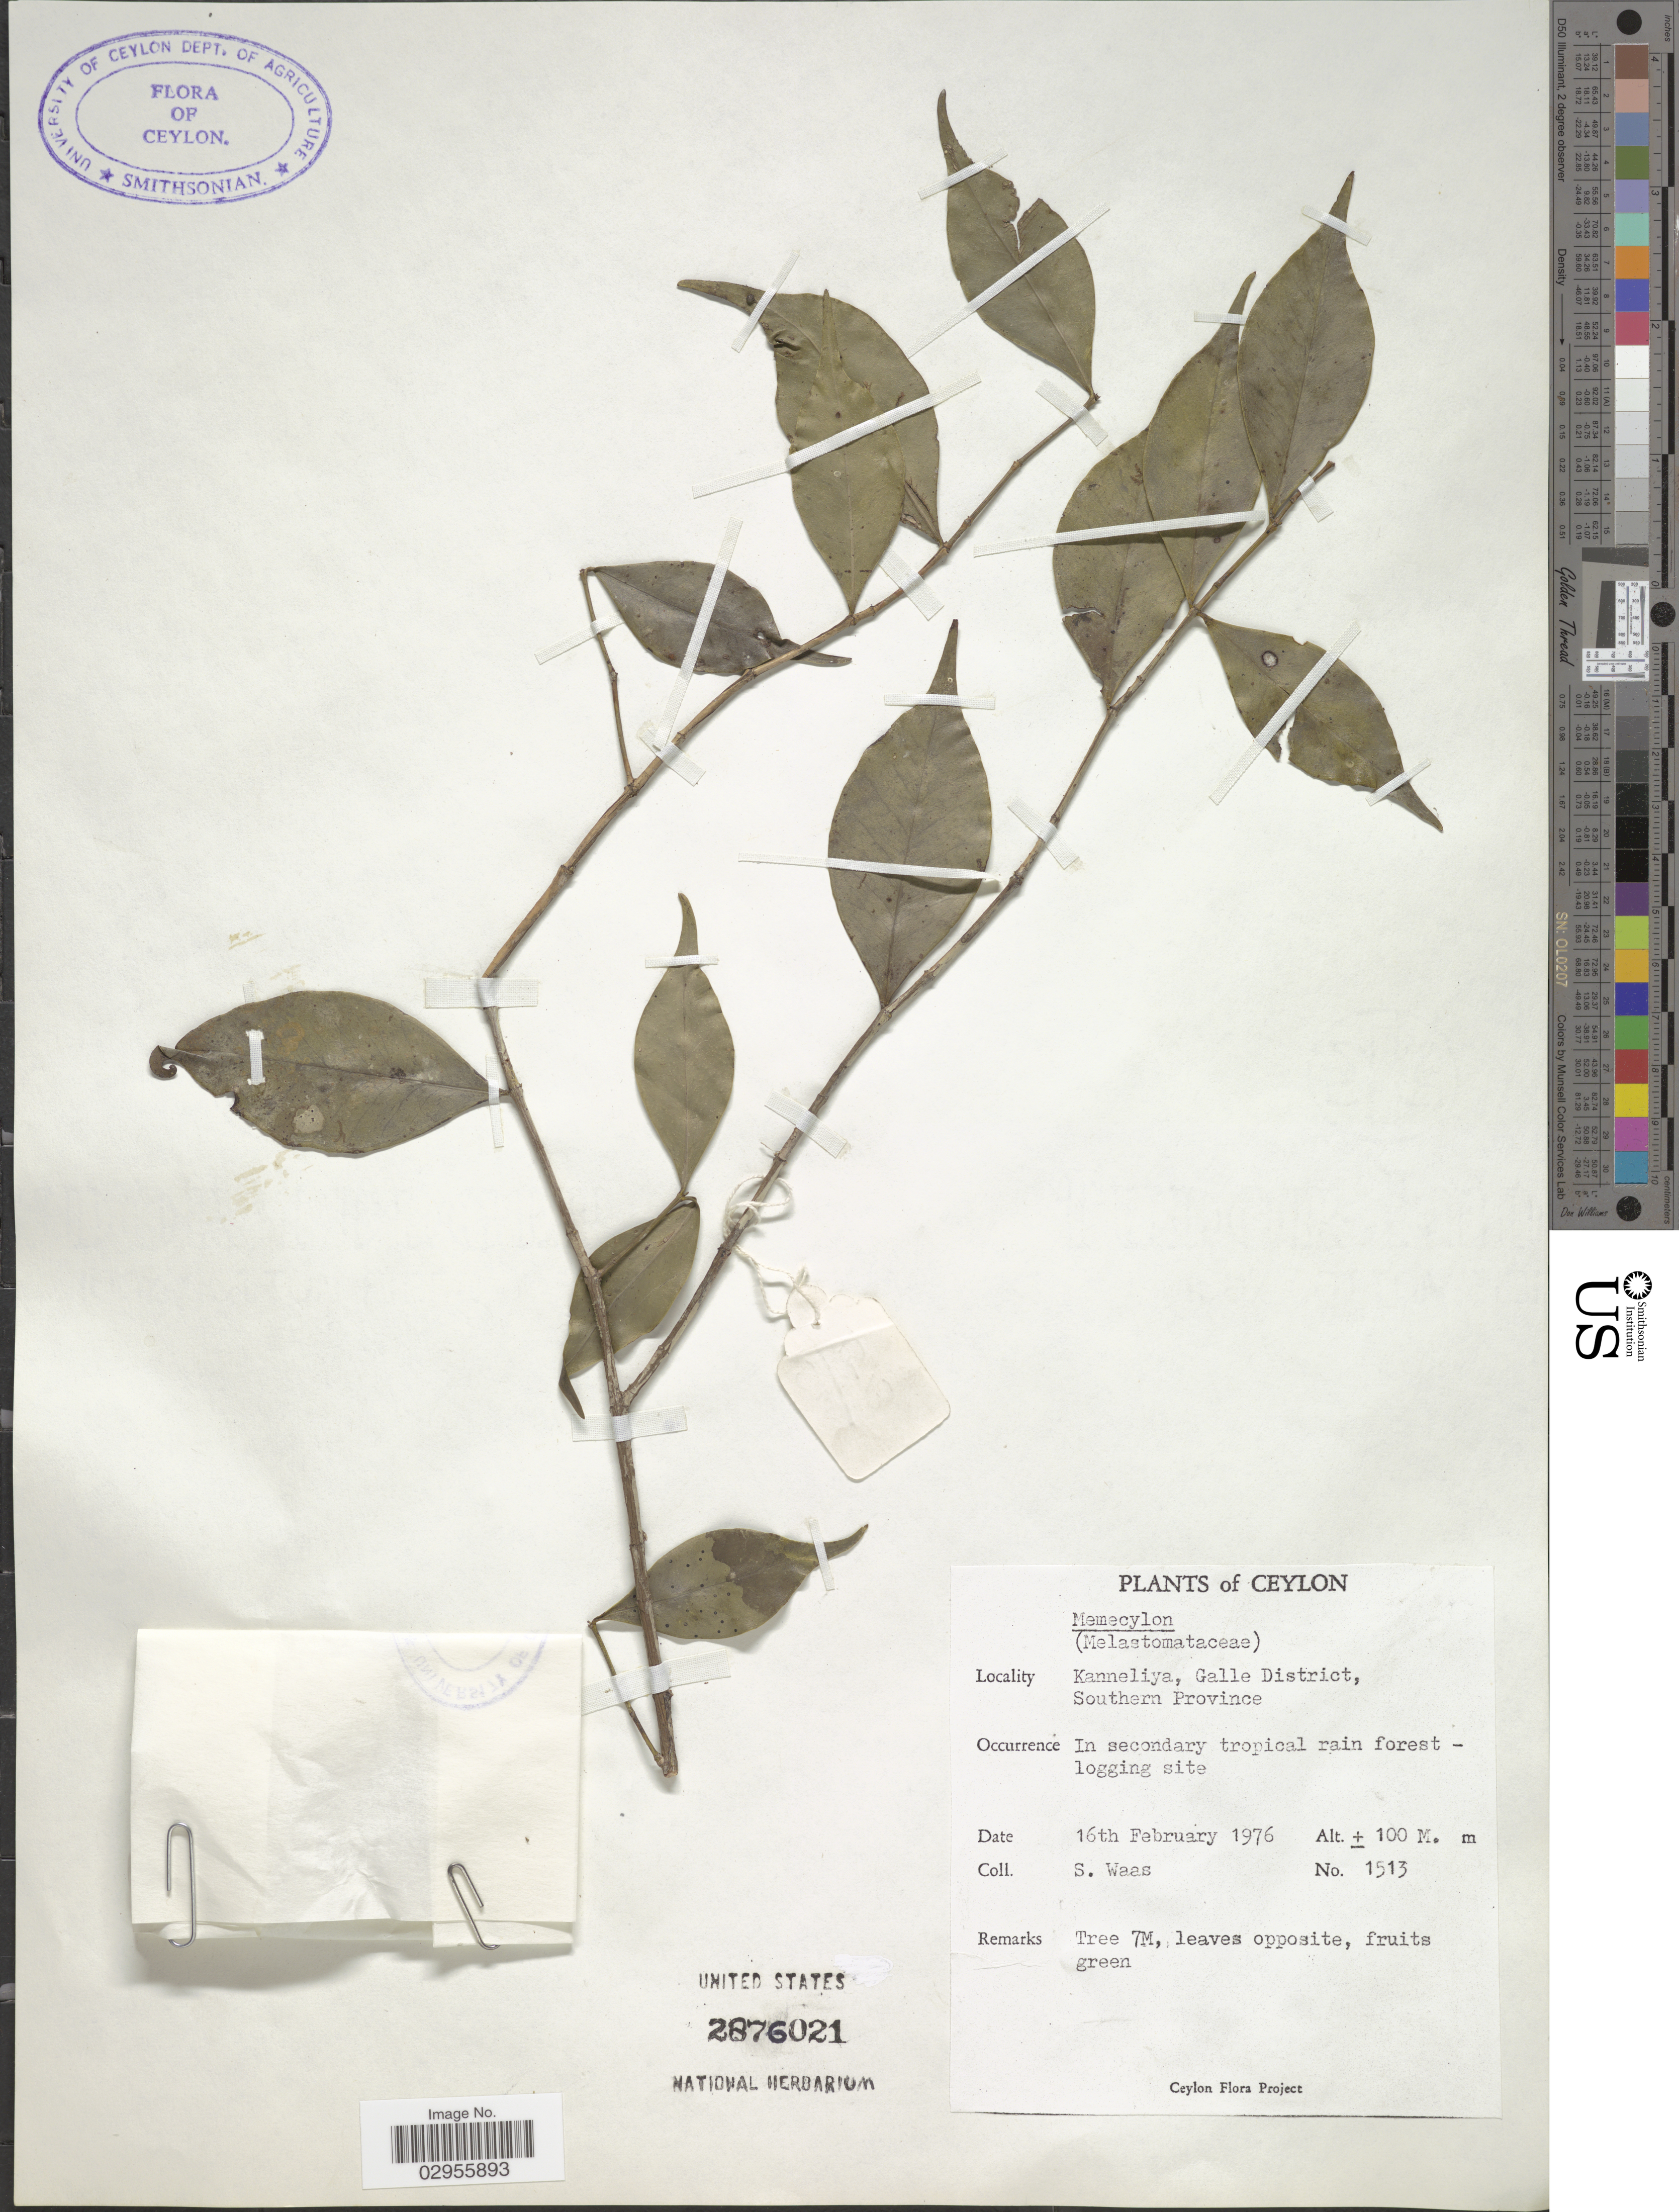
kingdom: Plantae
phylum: Tracheophyta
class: Magnoliopsida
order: Myrtales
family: Melastomataceae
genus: Memecylon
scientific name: Memecylon sp.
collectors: S. Waas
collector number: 1513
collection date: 1976-02-16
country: Sri Lanka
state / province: Southern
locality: Ceylon. Kanneliya, Galle District.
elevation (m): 100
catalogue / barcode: US 2876021